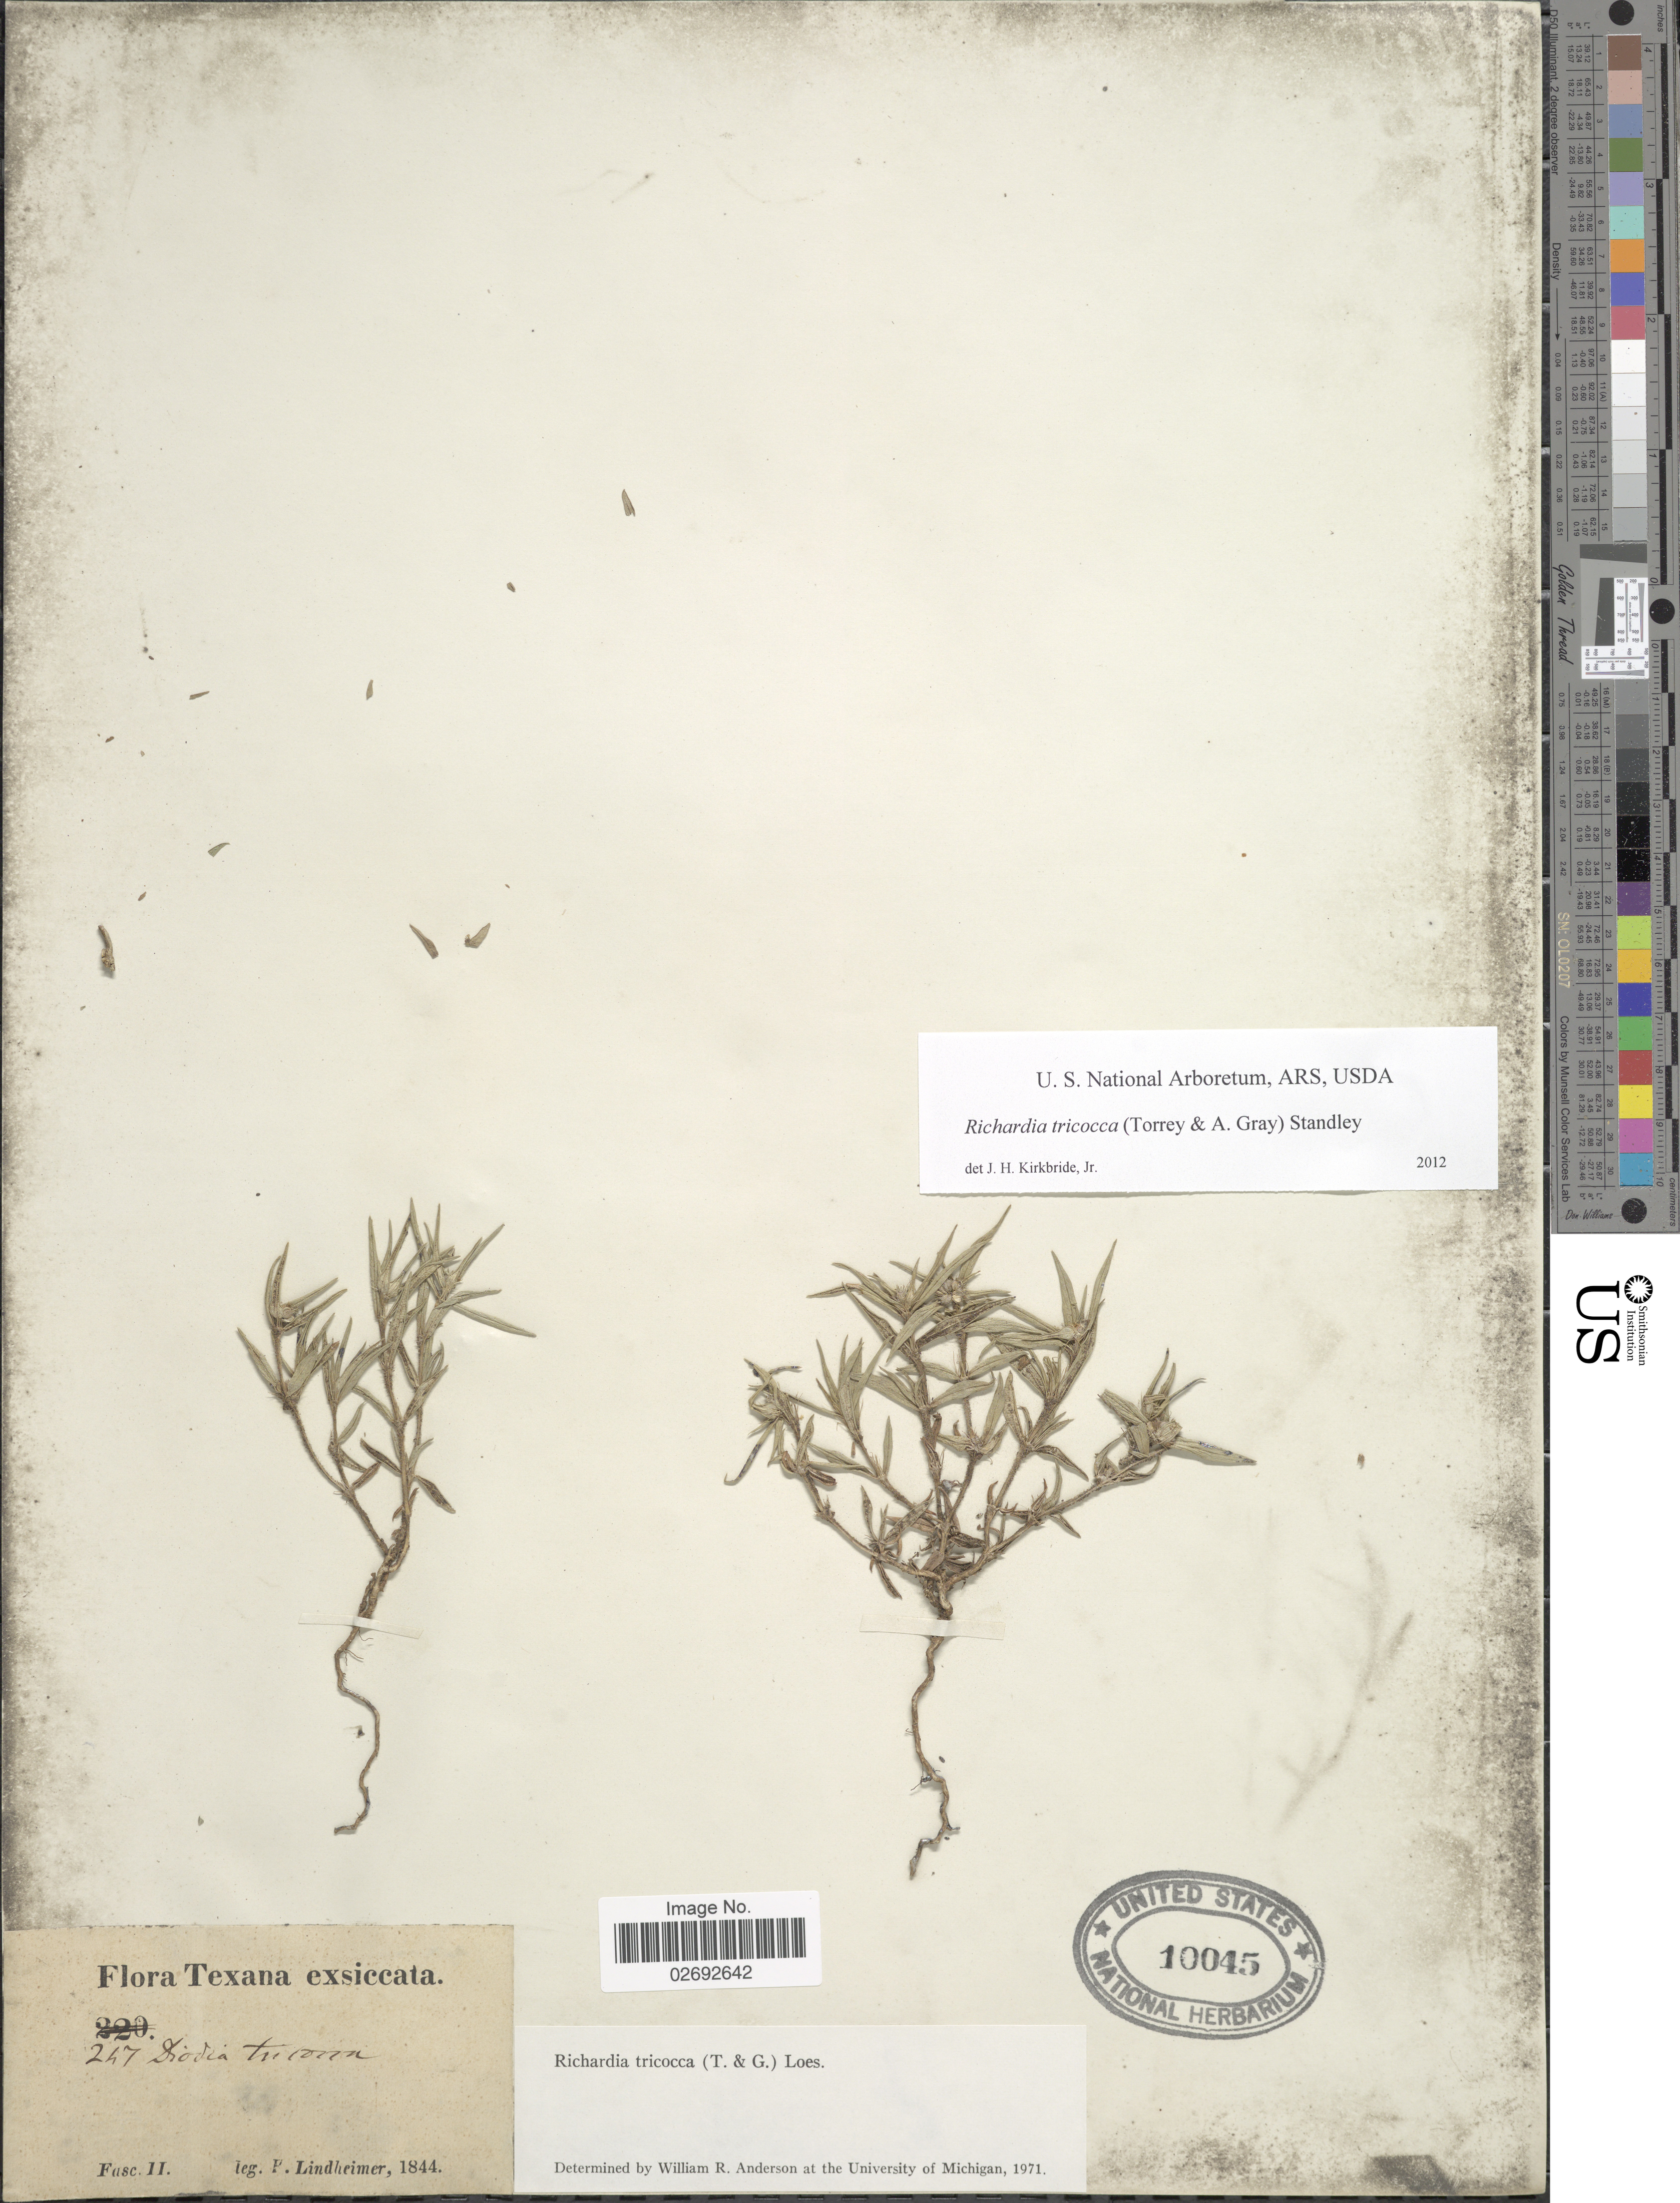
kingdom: Plantae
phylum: Tracheophyta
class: Magnoliopsida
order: Gentianales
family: Rubiaceae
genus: Richardia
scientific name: Richardia tricocca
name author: (Torr.) Standl.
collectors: F. Lindheimer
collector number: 247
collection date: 1844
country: United States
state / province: Texas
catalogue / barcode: US 10045